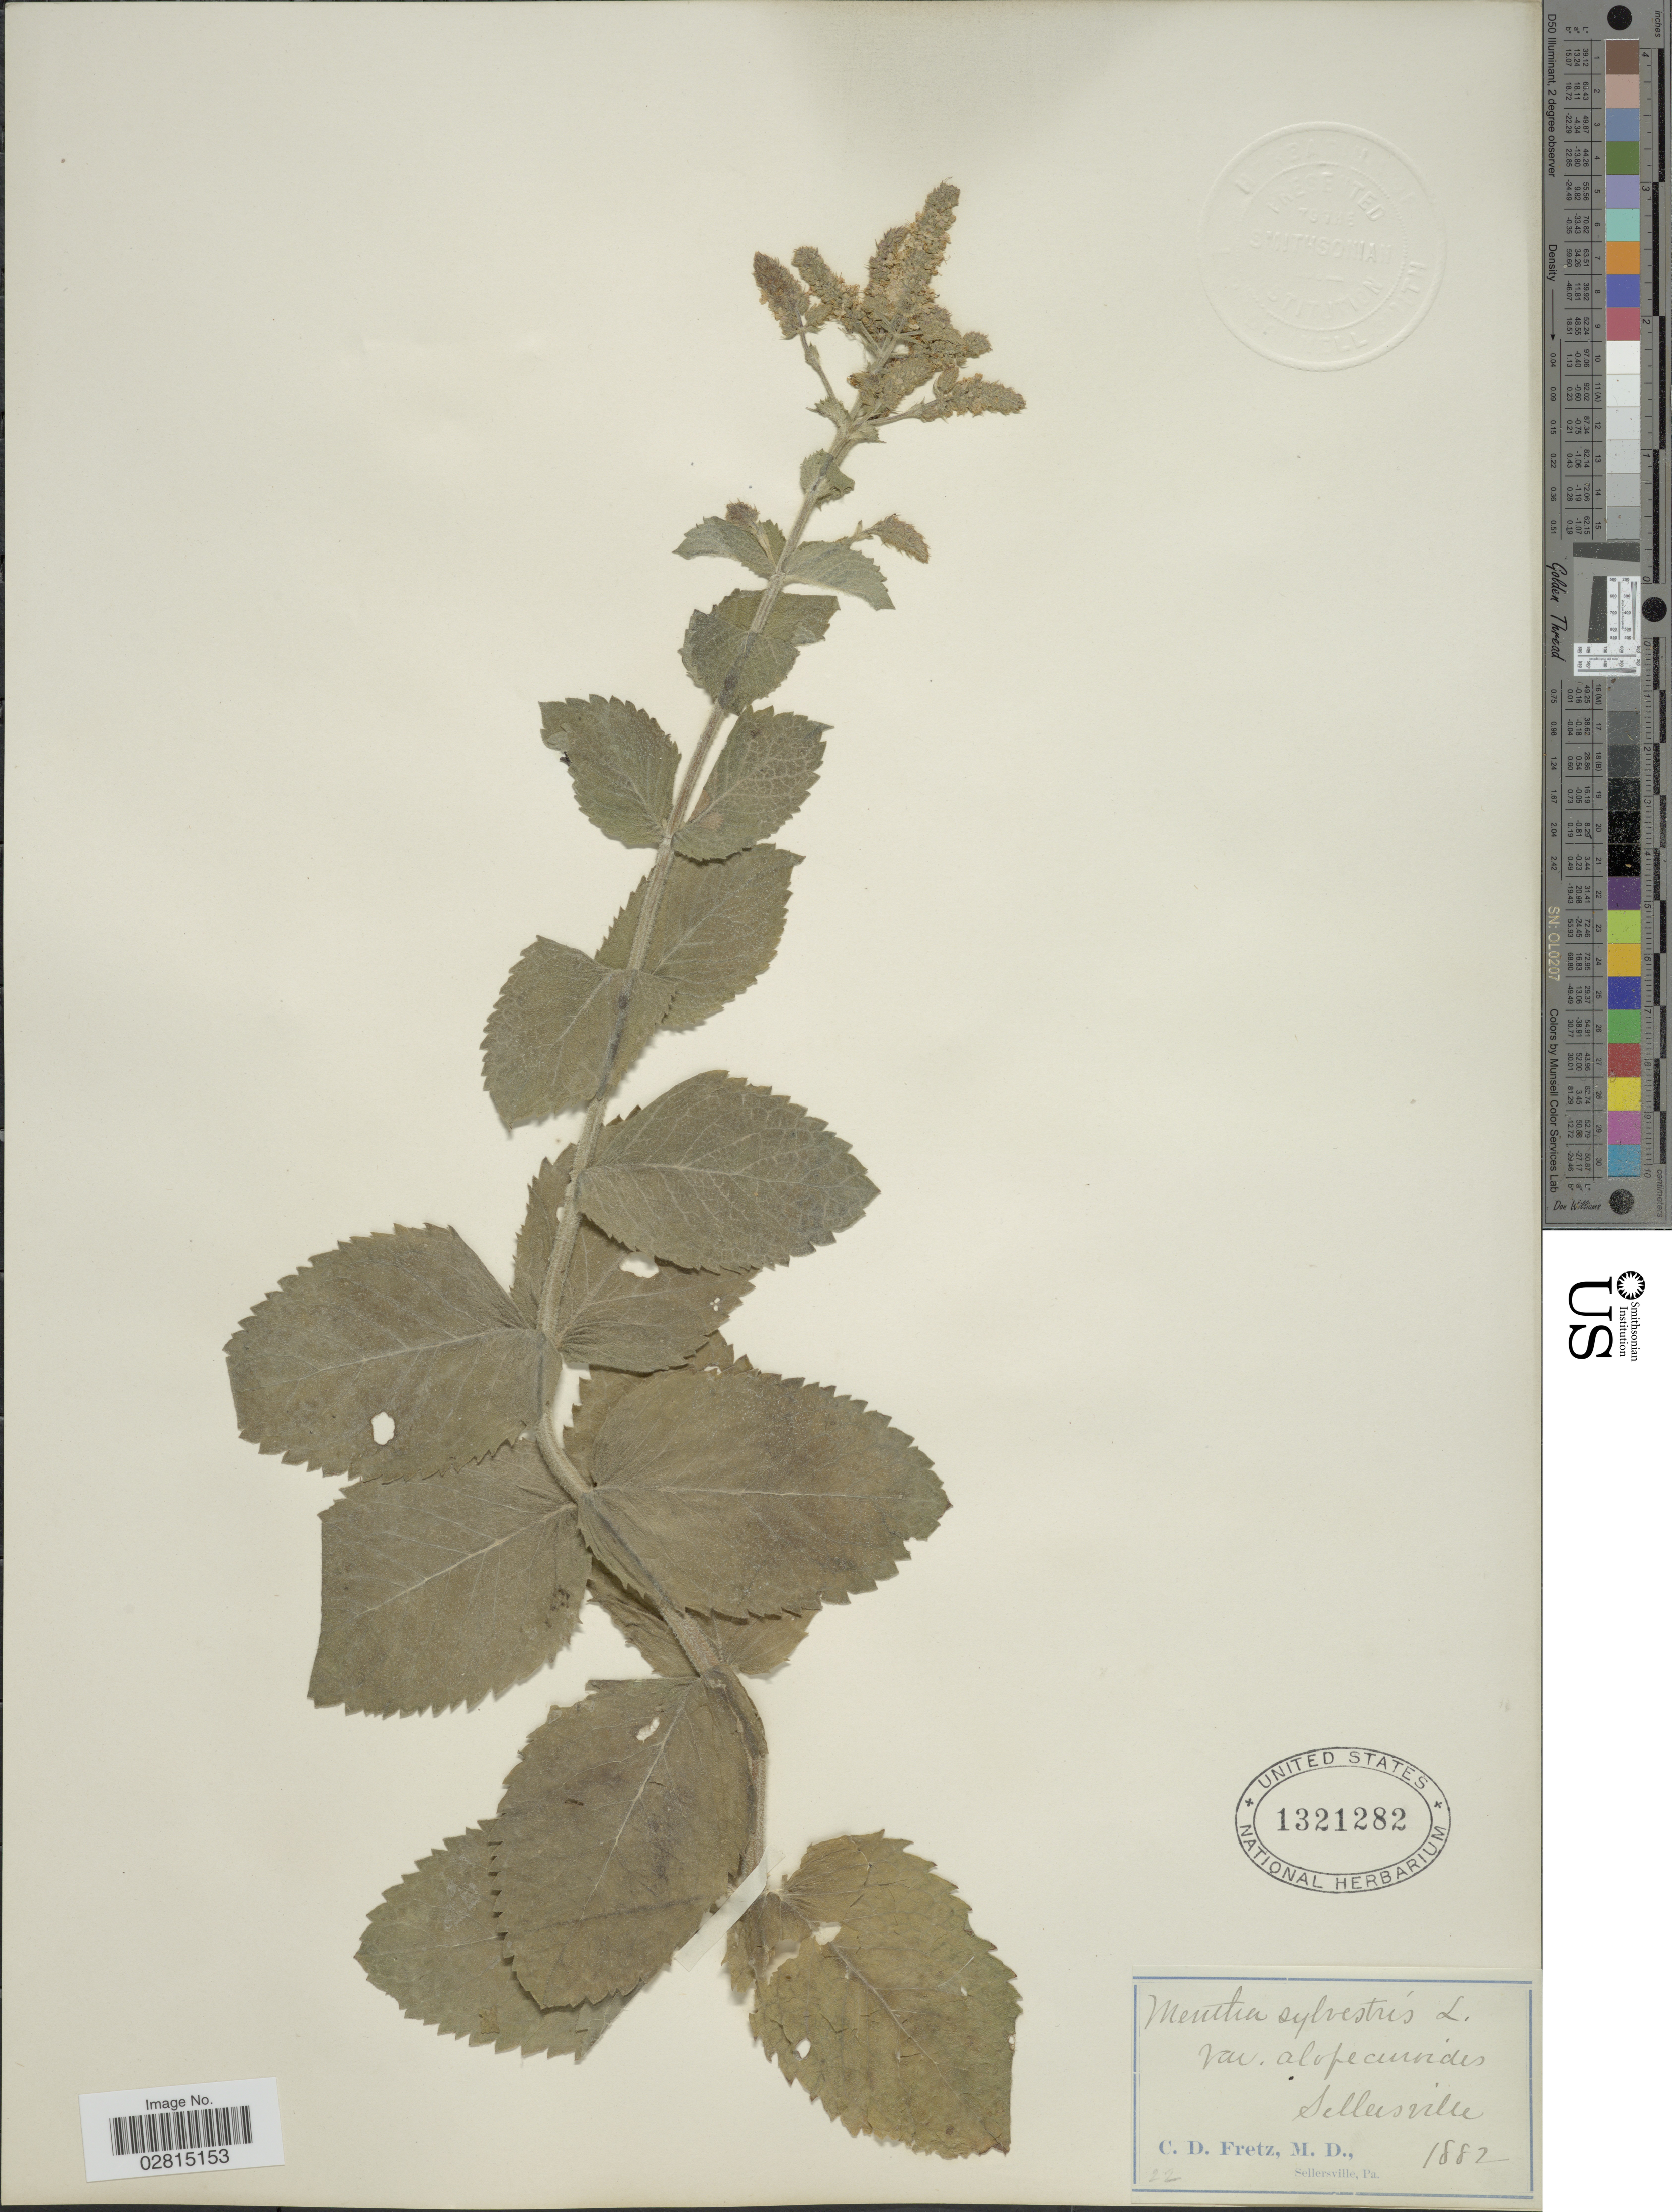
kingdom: Plantae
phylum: Tracheophyta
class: Magnoliopsida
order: Lamiales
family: Lamiaceae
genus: Mentha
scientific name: Mentha alopecuroides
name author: Hull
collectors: C. D. Fretz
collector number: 22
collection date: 1882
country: United States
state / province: Pennsylvania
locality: Sellersville.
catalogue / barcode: US 1321282